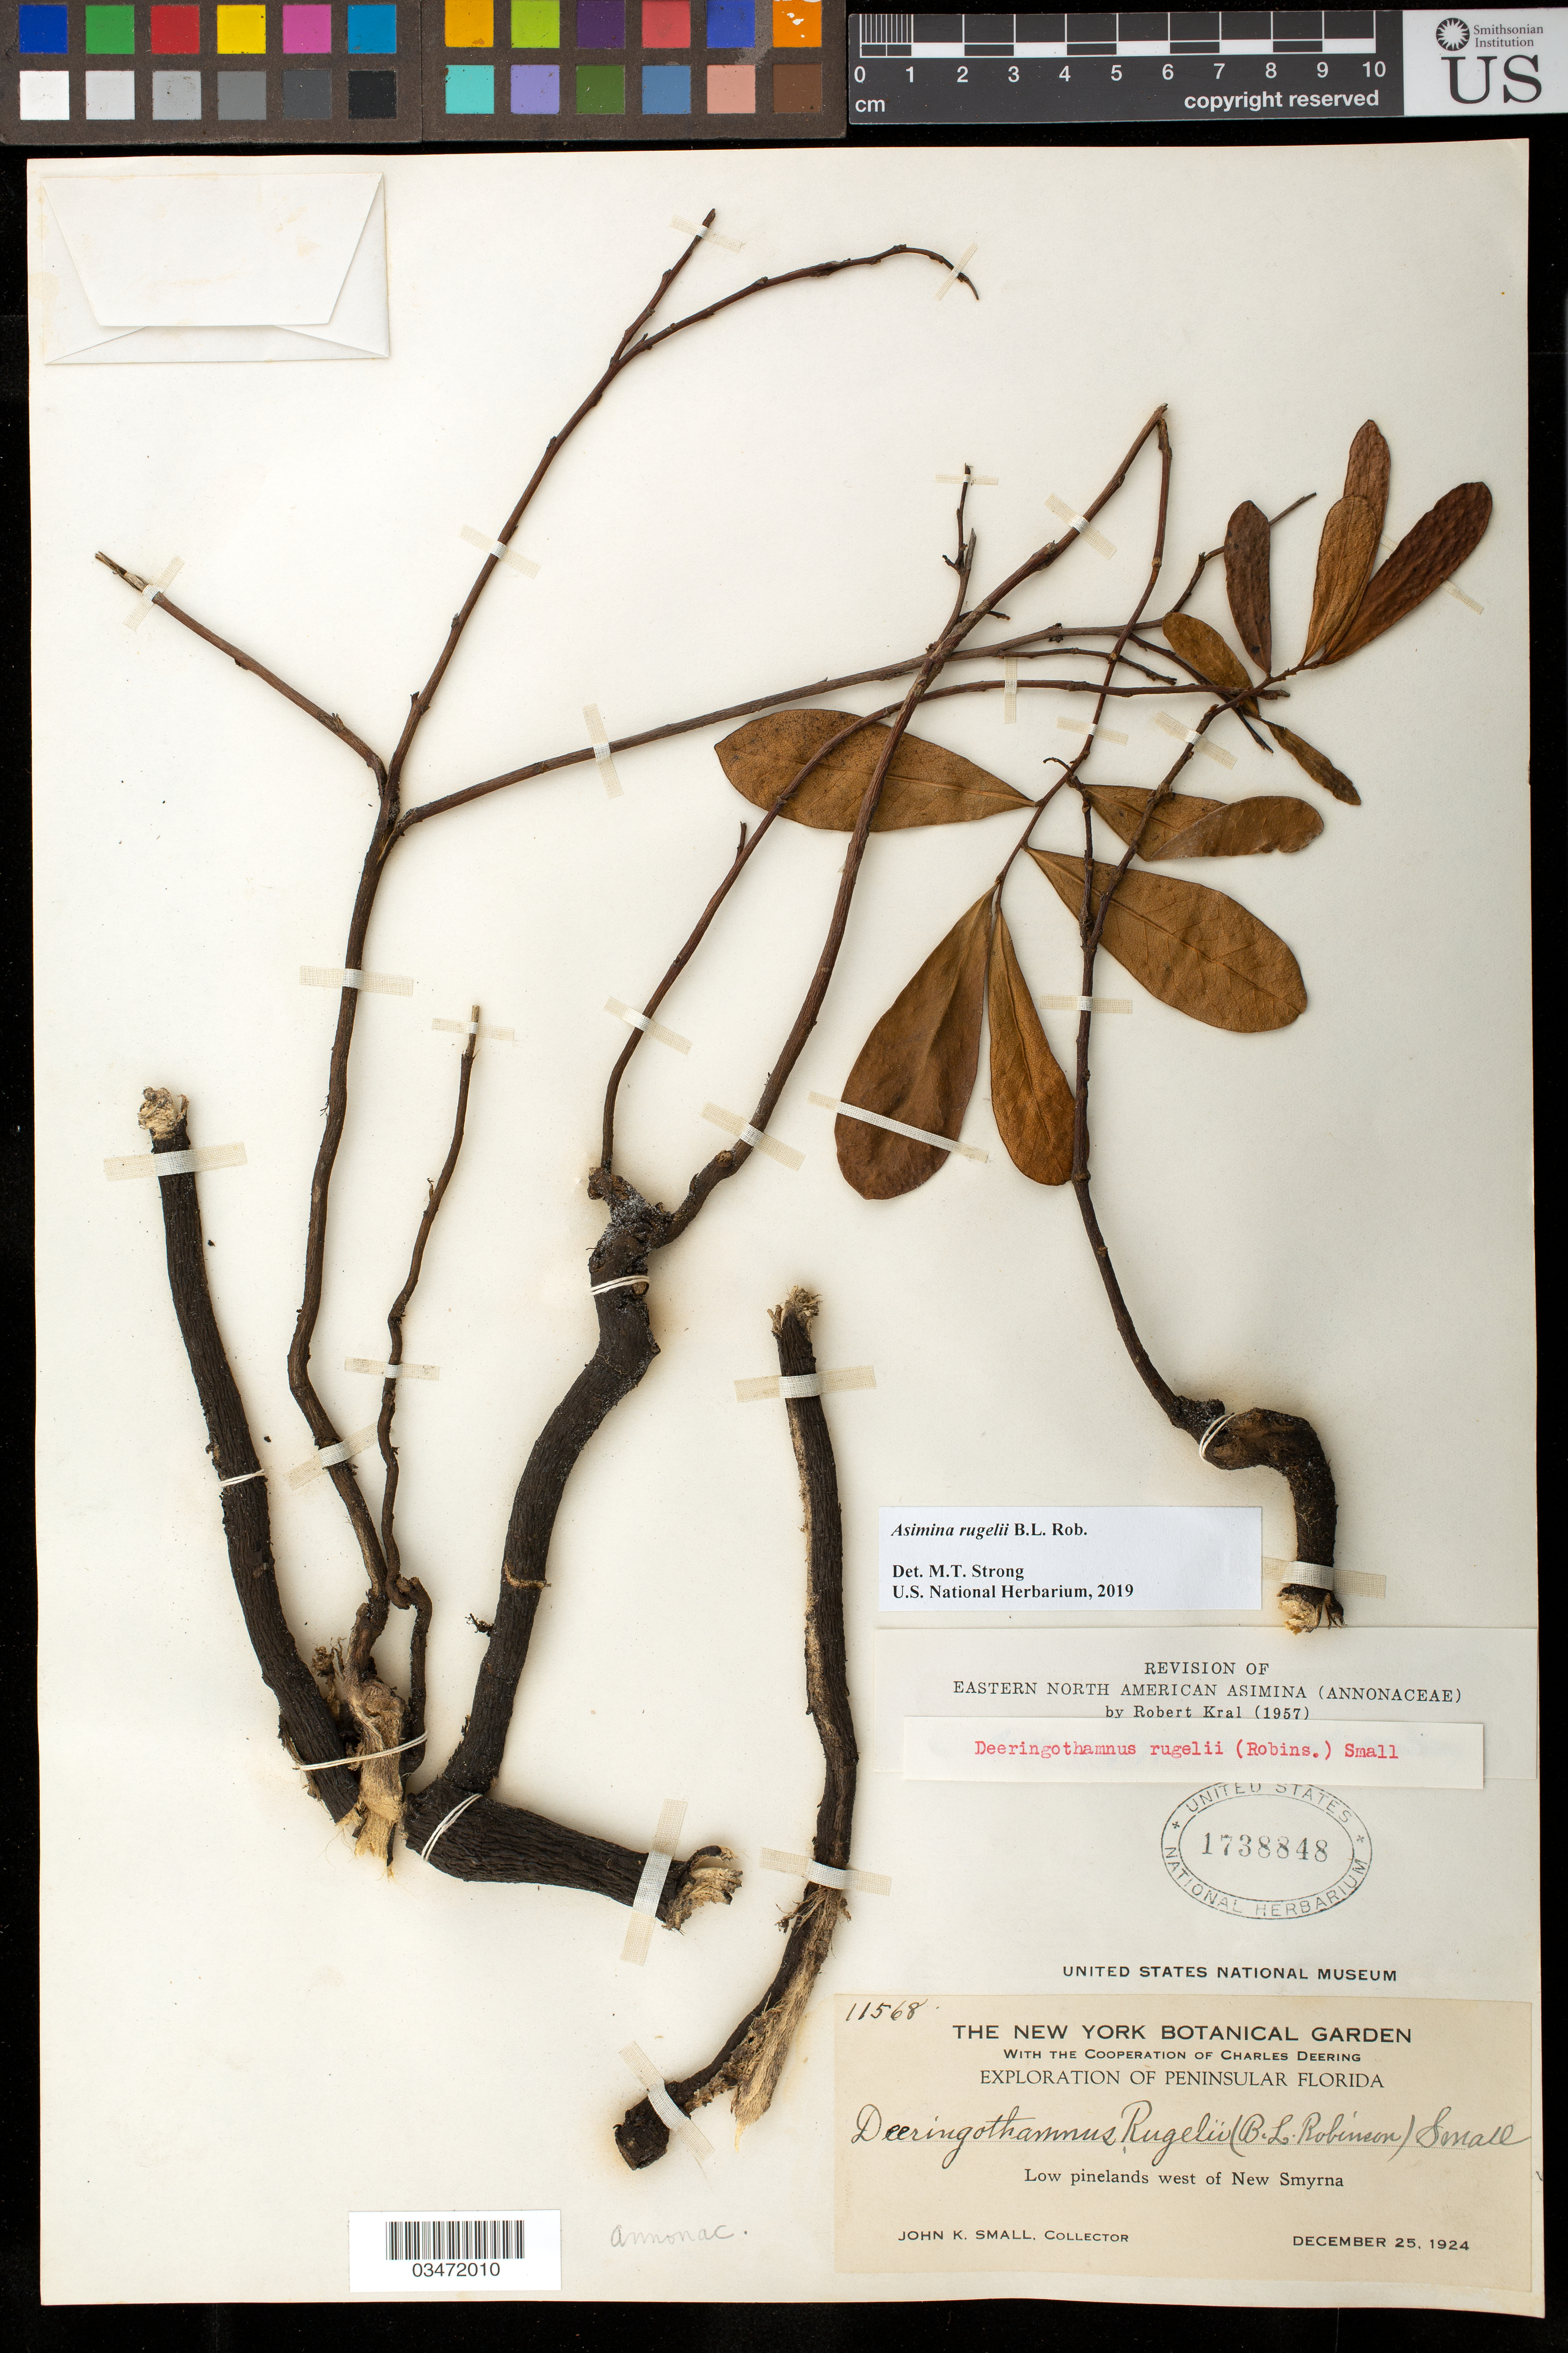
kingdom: Plantae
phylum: Tracheophyta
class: Magnoliopsida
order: Magnoliales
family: Annonaceae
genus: Asimina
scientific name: Asimina rugelii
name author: B.L. Rob.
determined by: Strong, M. T., (US), Smithsonian Institution - National Museum of Natural History (UNITED STATES)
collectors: J. K. Small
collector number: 11568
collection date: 1924-12-25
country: United States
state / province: Florida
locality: New Smyrna, west of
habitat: Pinelands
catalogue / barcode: US 1738848